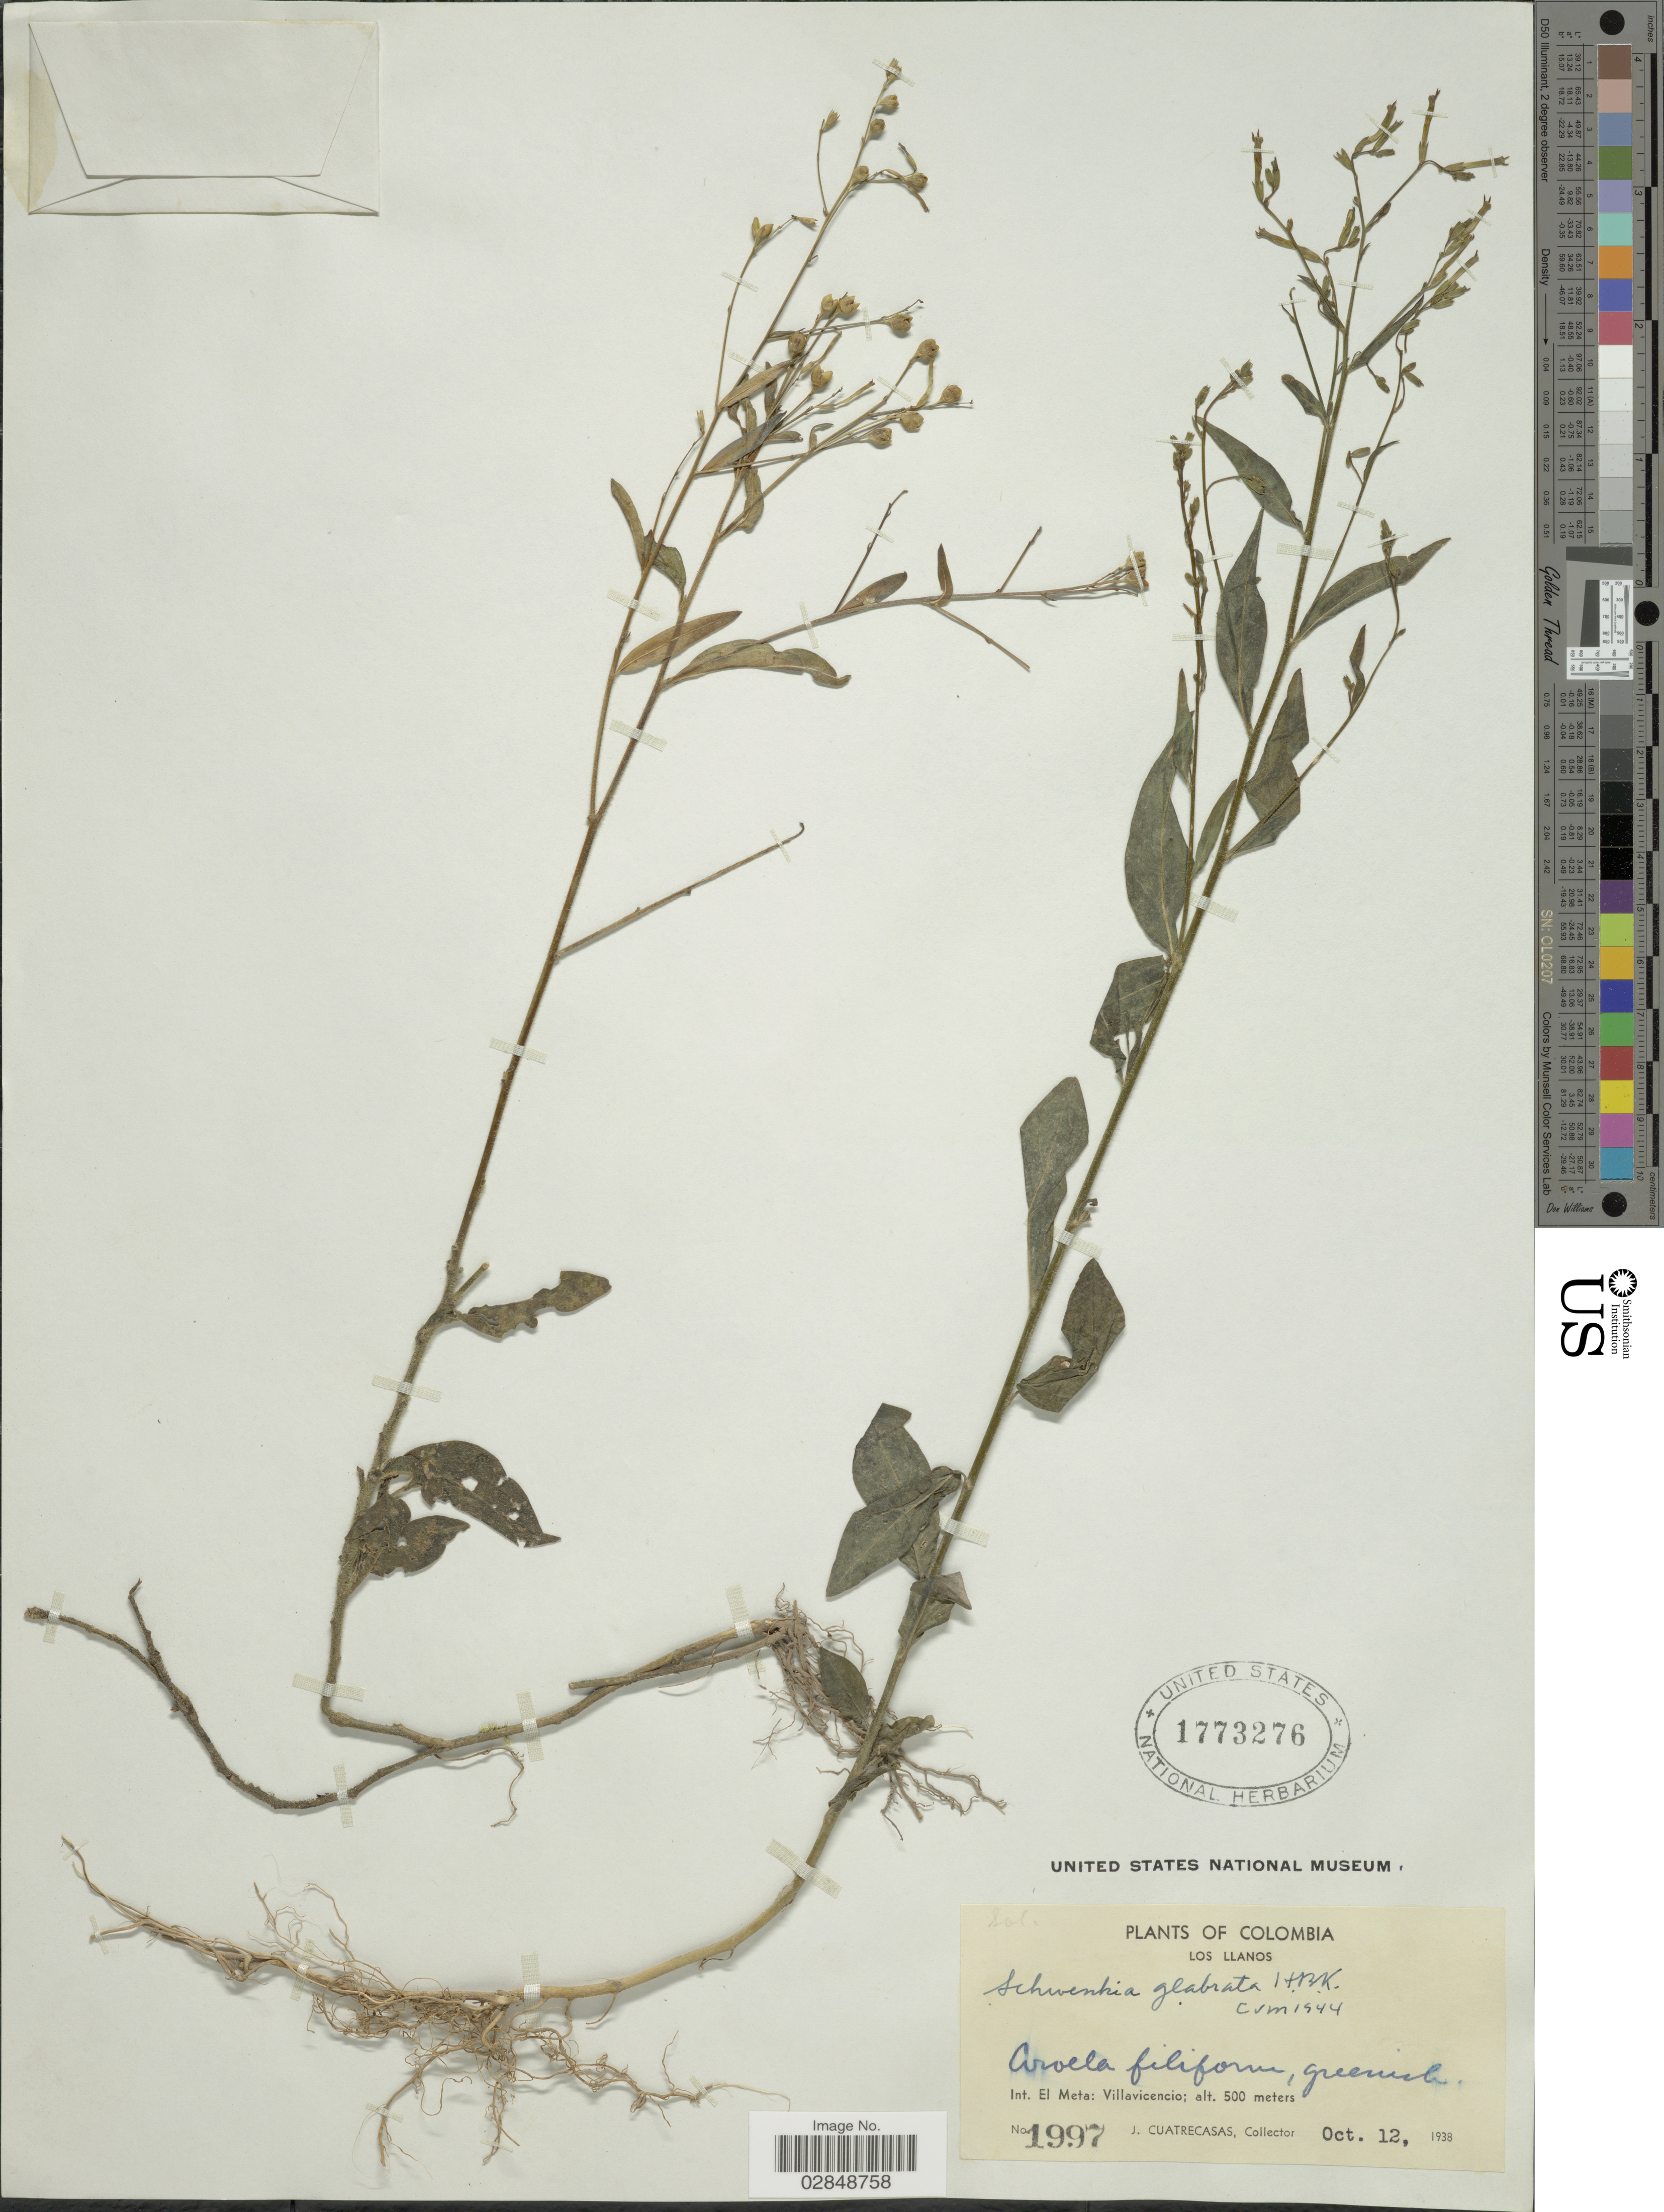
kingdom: Plantae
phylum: Tracheophyta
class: Magnoliopsida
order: Solanales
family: Solanaceae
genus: Schwenckia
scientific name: Schwenckia glabrata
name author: Kunth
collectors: J. Cuatrecasas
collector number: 1997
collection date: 1938-10-12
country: Colombia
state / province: Meta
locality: Los Llanos. Int. El Meta: Villavicencio.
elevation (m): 500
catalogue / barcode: US 1773276